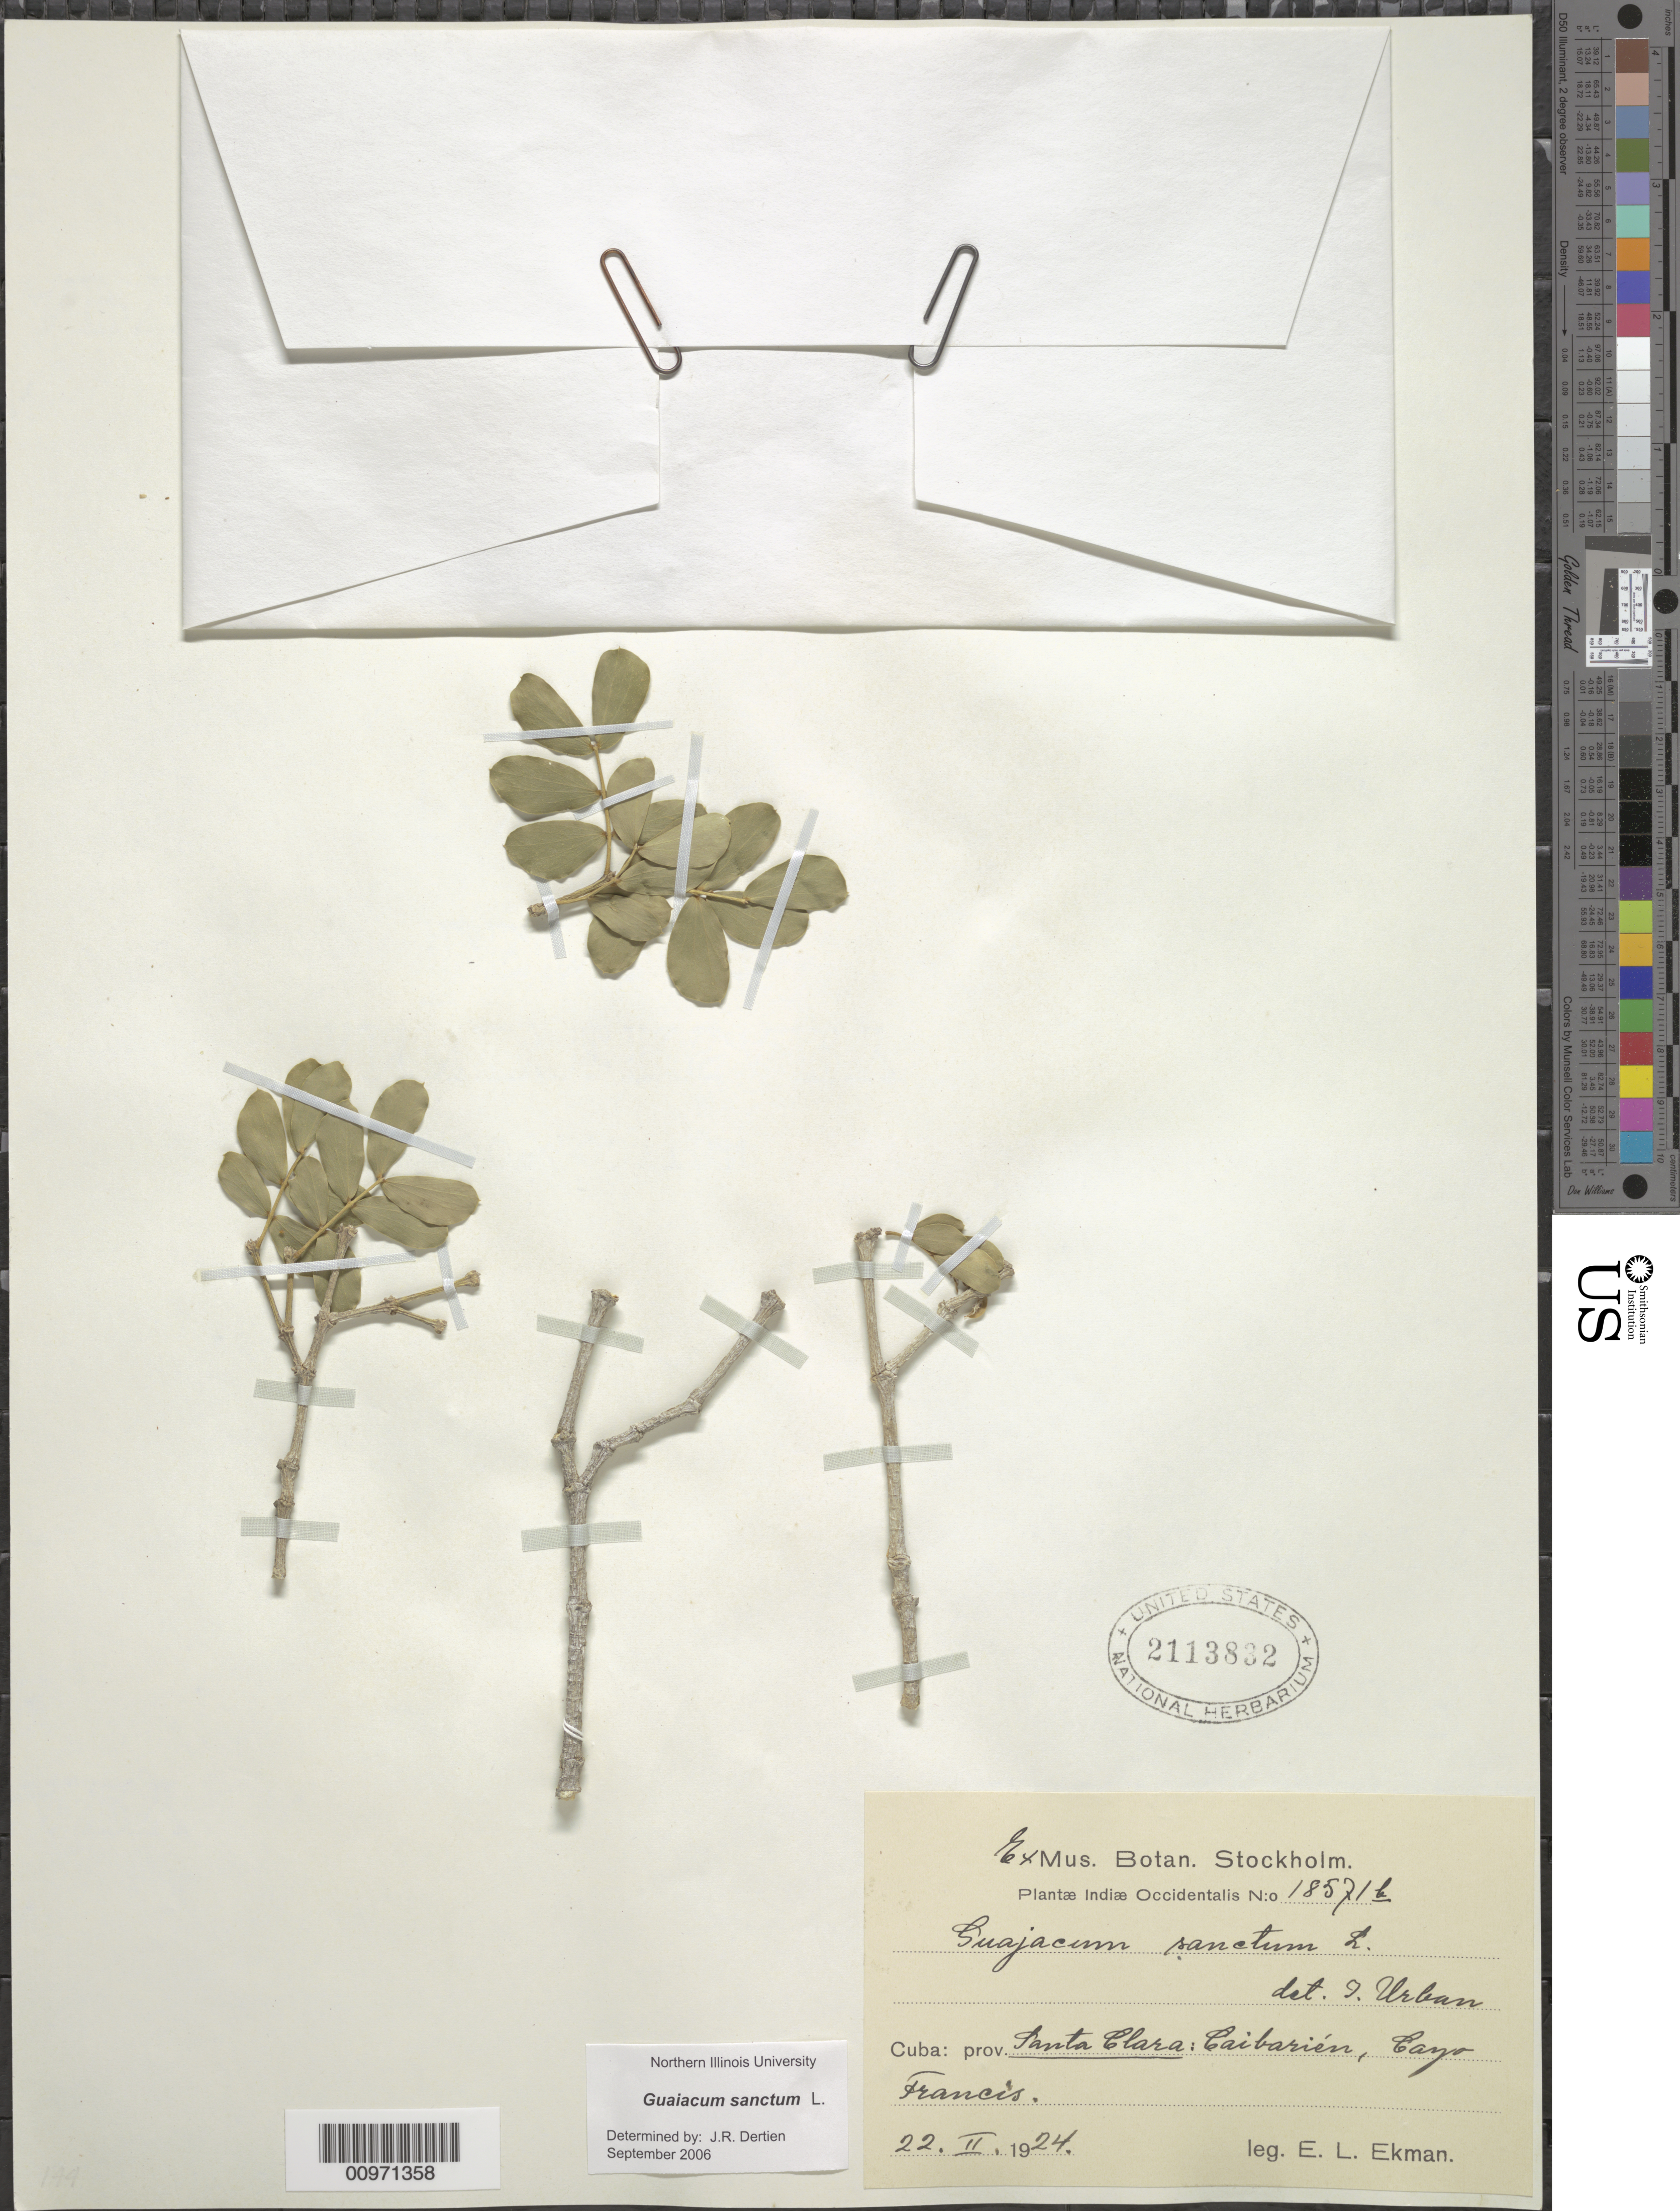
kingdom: Plantae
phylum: Tracheophyta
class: Magnoliopsida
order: Zygophyllales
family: Zygophyllaceae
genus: Guaiacum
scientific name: Guaiacum sanctum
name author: L.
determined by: Dertien, J. R.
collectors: E. L. Ekman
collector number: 18571b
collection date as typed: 22 Feb 1924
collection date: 1924-02-22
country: Cuba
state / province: Santa Clara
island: Cuba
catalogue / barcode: US 2113832